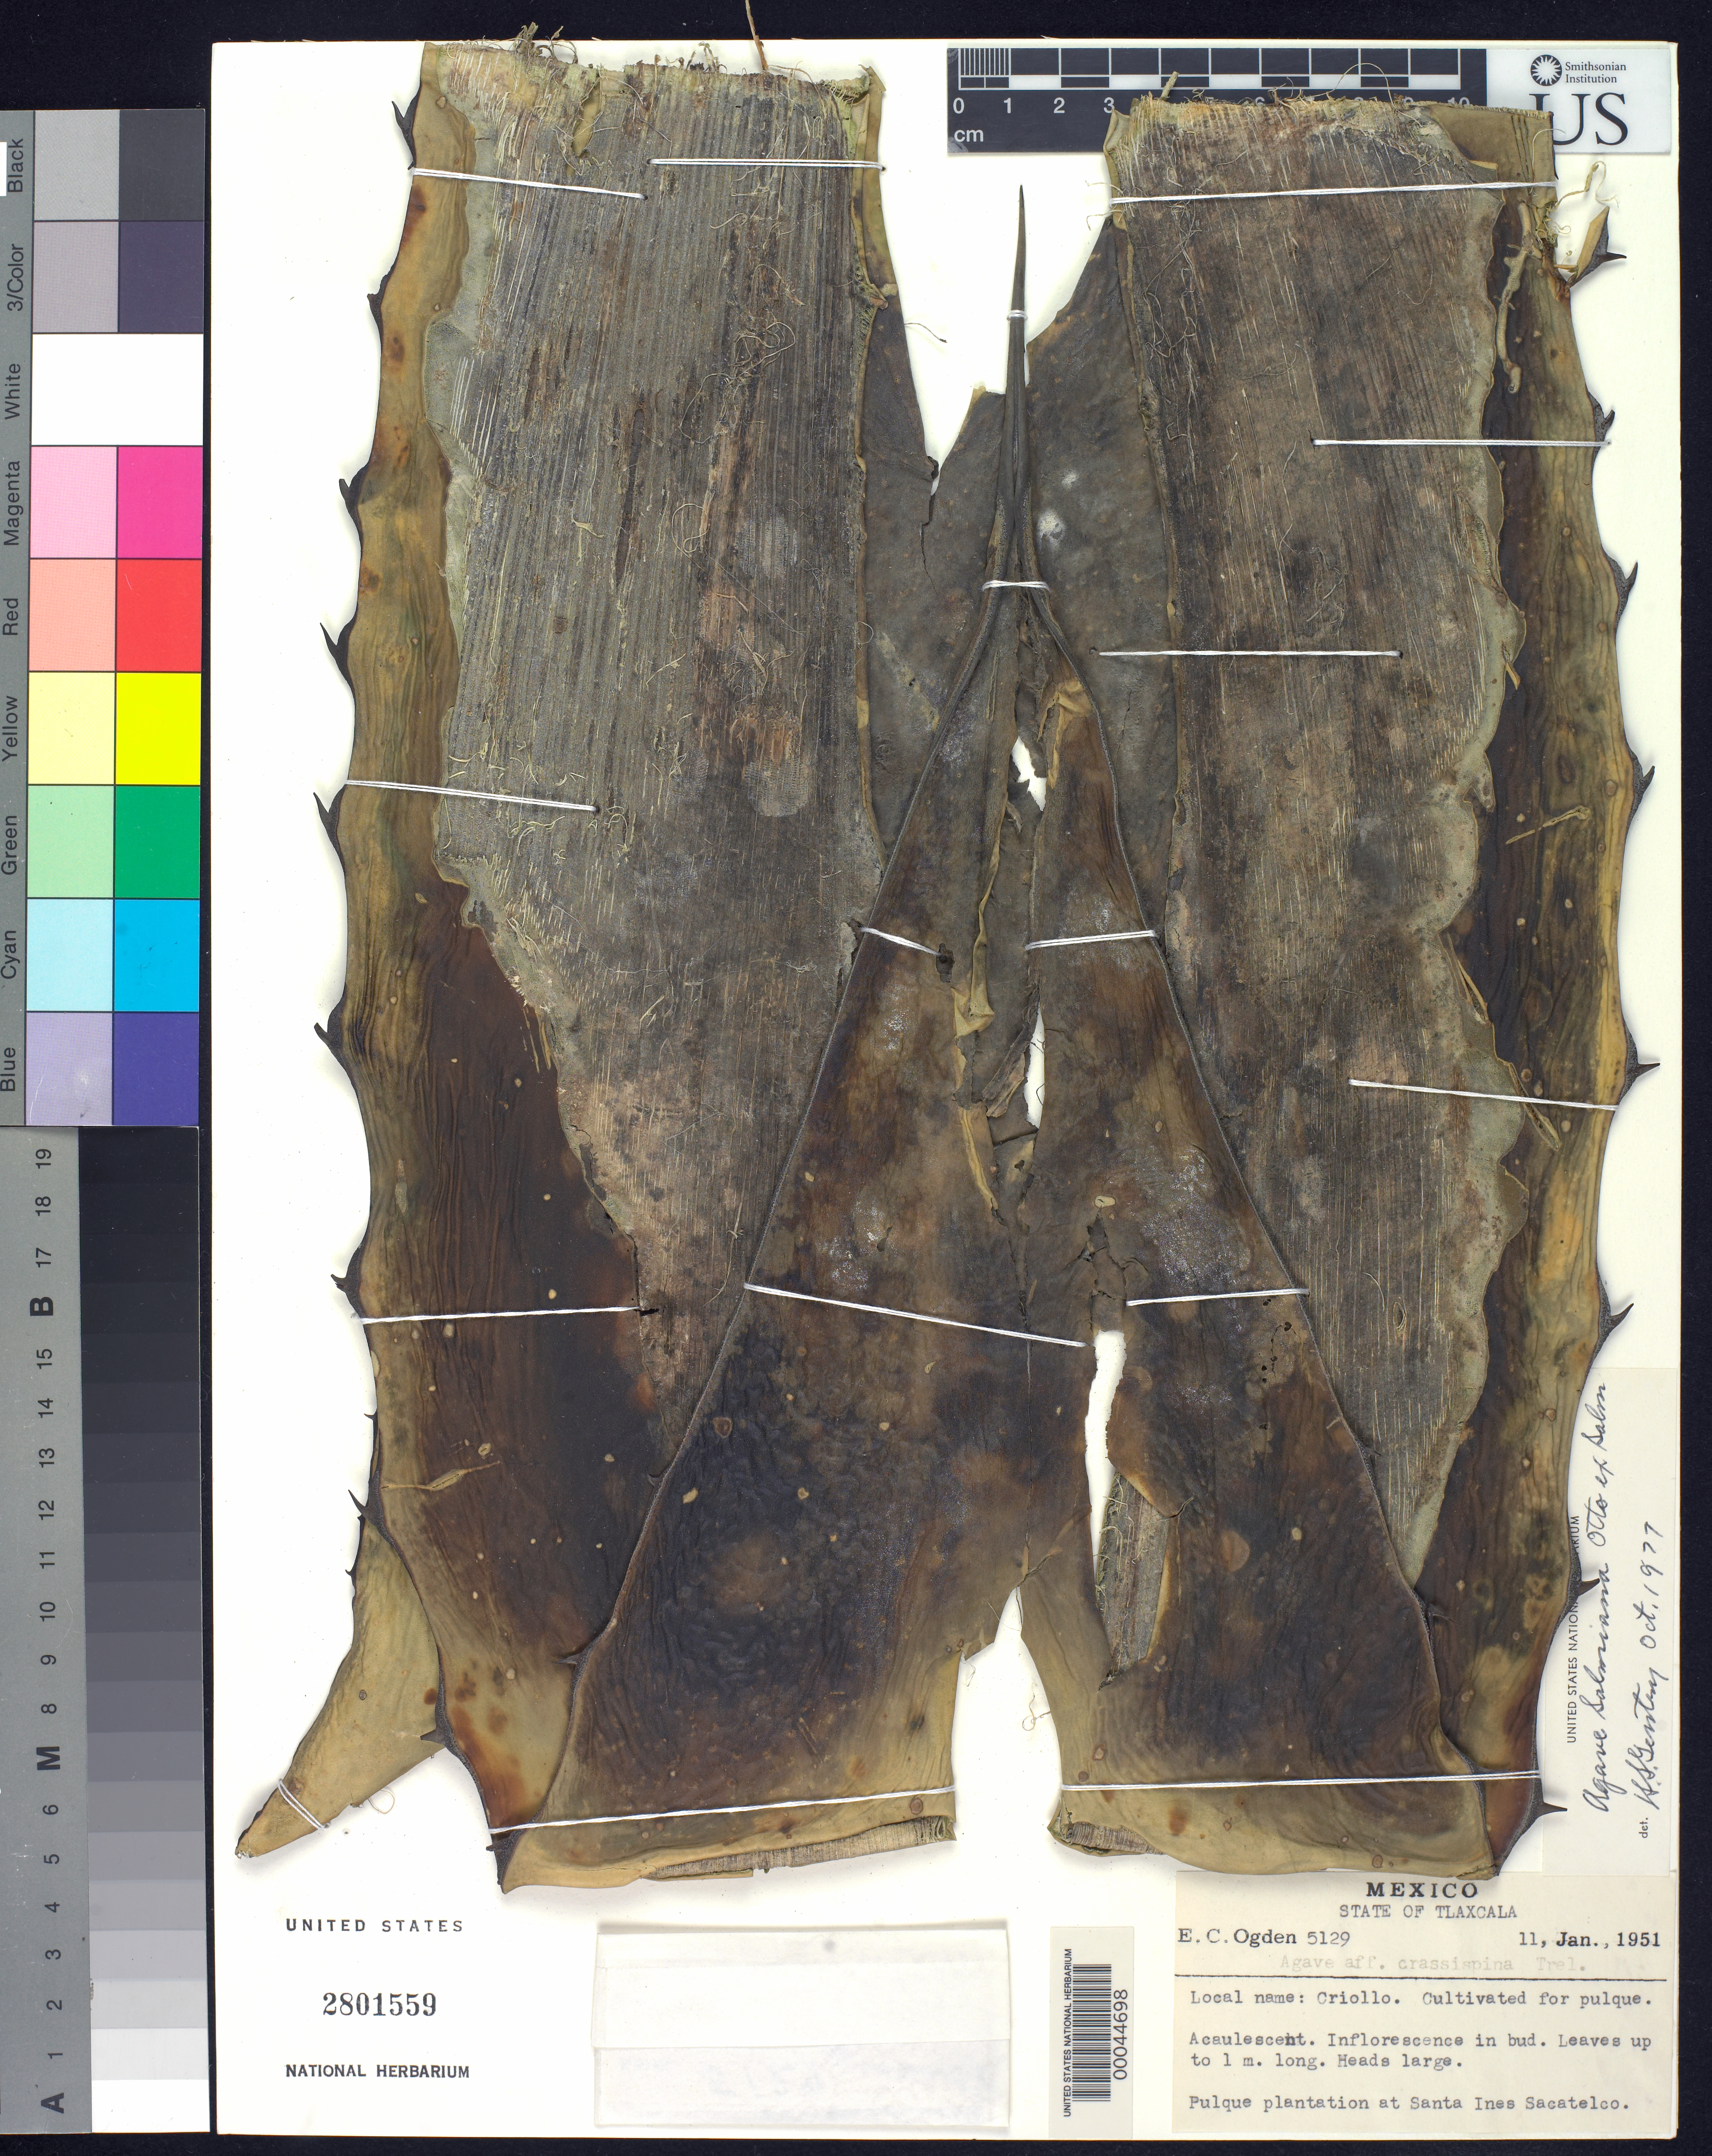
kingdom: Plantae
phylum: Tracheophyta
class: Liliopsida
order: Asparagales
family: Asparagaceae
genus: Agave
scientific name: Agave salmiana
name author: Otto ex Salm-Dyck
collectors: E. C. Ogden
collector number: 5129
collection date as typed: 11 Jan 1951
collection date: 1951-01-11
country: Mexico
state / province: Tlaxcala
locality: Pulque plantation at santa ines sacatelco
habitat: Cultivated for pulque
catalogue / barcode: US 2801559